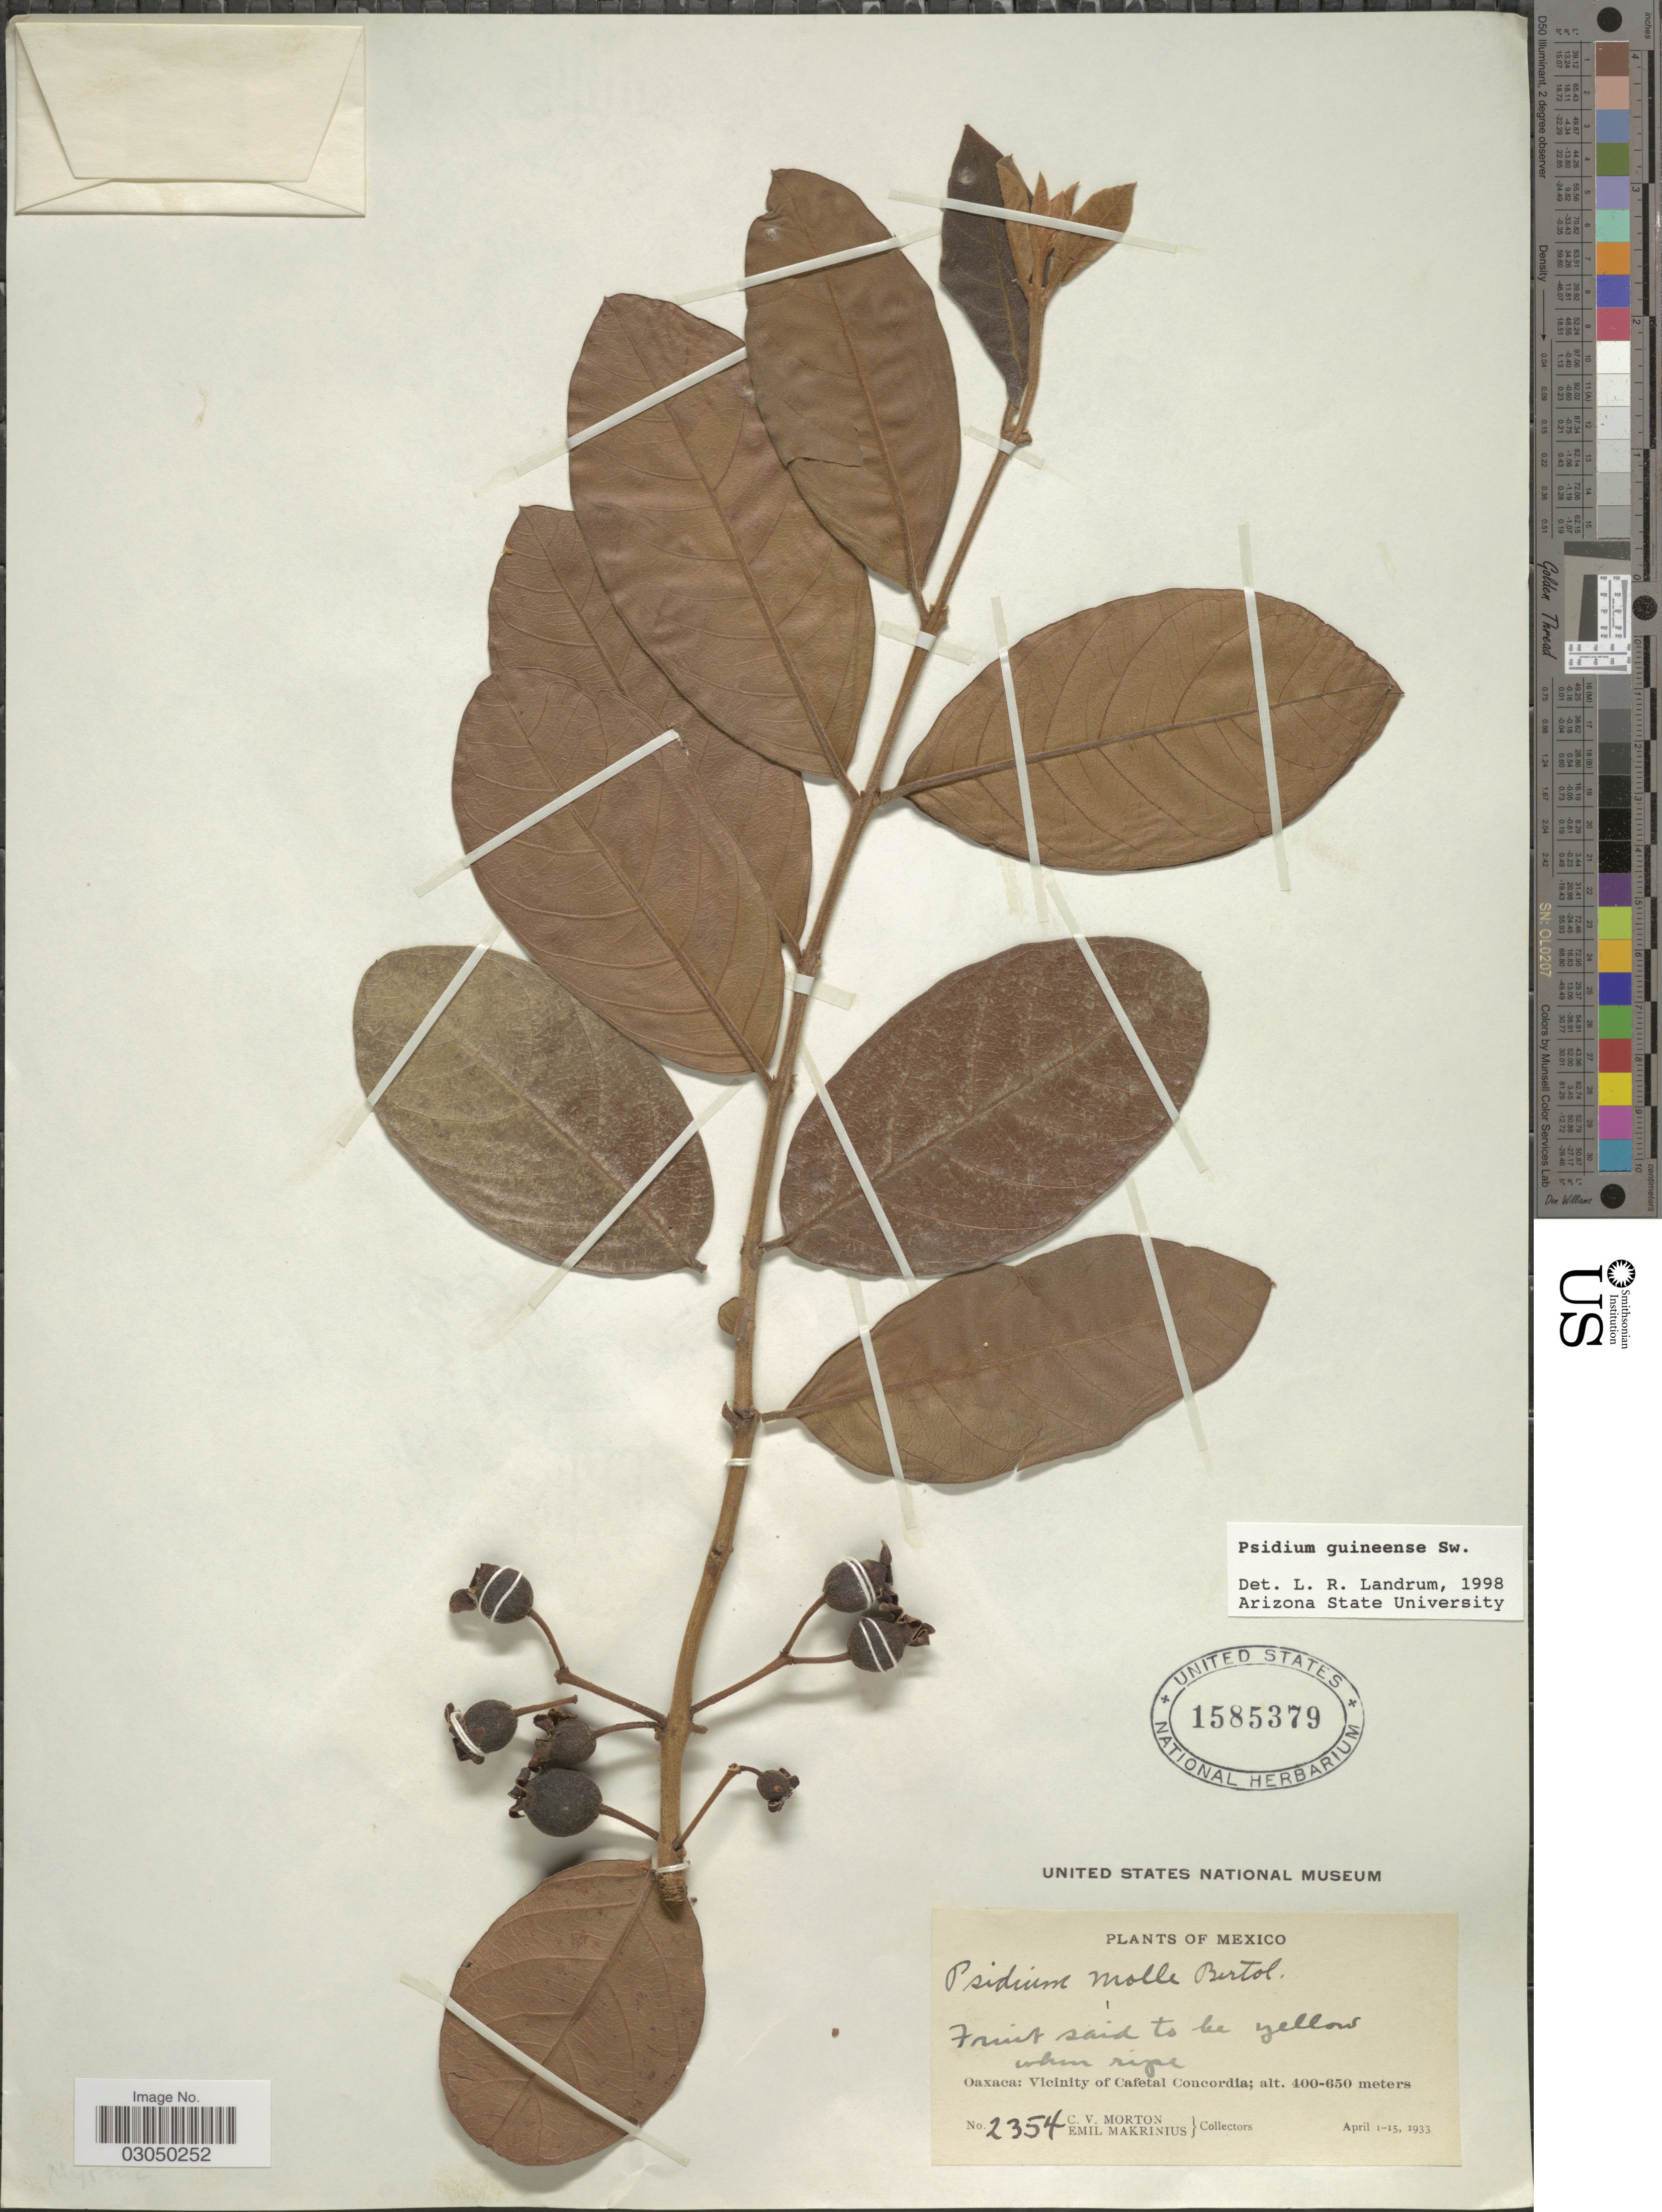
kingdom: Plantae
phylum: Tracheophyta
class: Magnoliopsida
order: Myrtales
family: Myrtaceae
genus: Psidium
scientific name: Psidium guineense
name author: Sw.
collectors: C. V. Morton & E. Makrinius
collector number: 2354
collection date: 1933-04-01/1933-04-15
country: Mexico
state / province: Oaxaca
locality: Oaxaca: Vicinity of Cafetal Concordia.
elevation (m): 400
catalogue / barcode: US 1585379